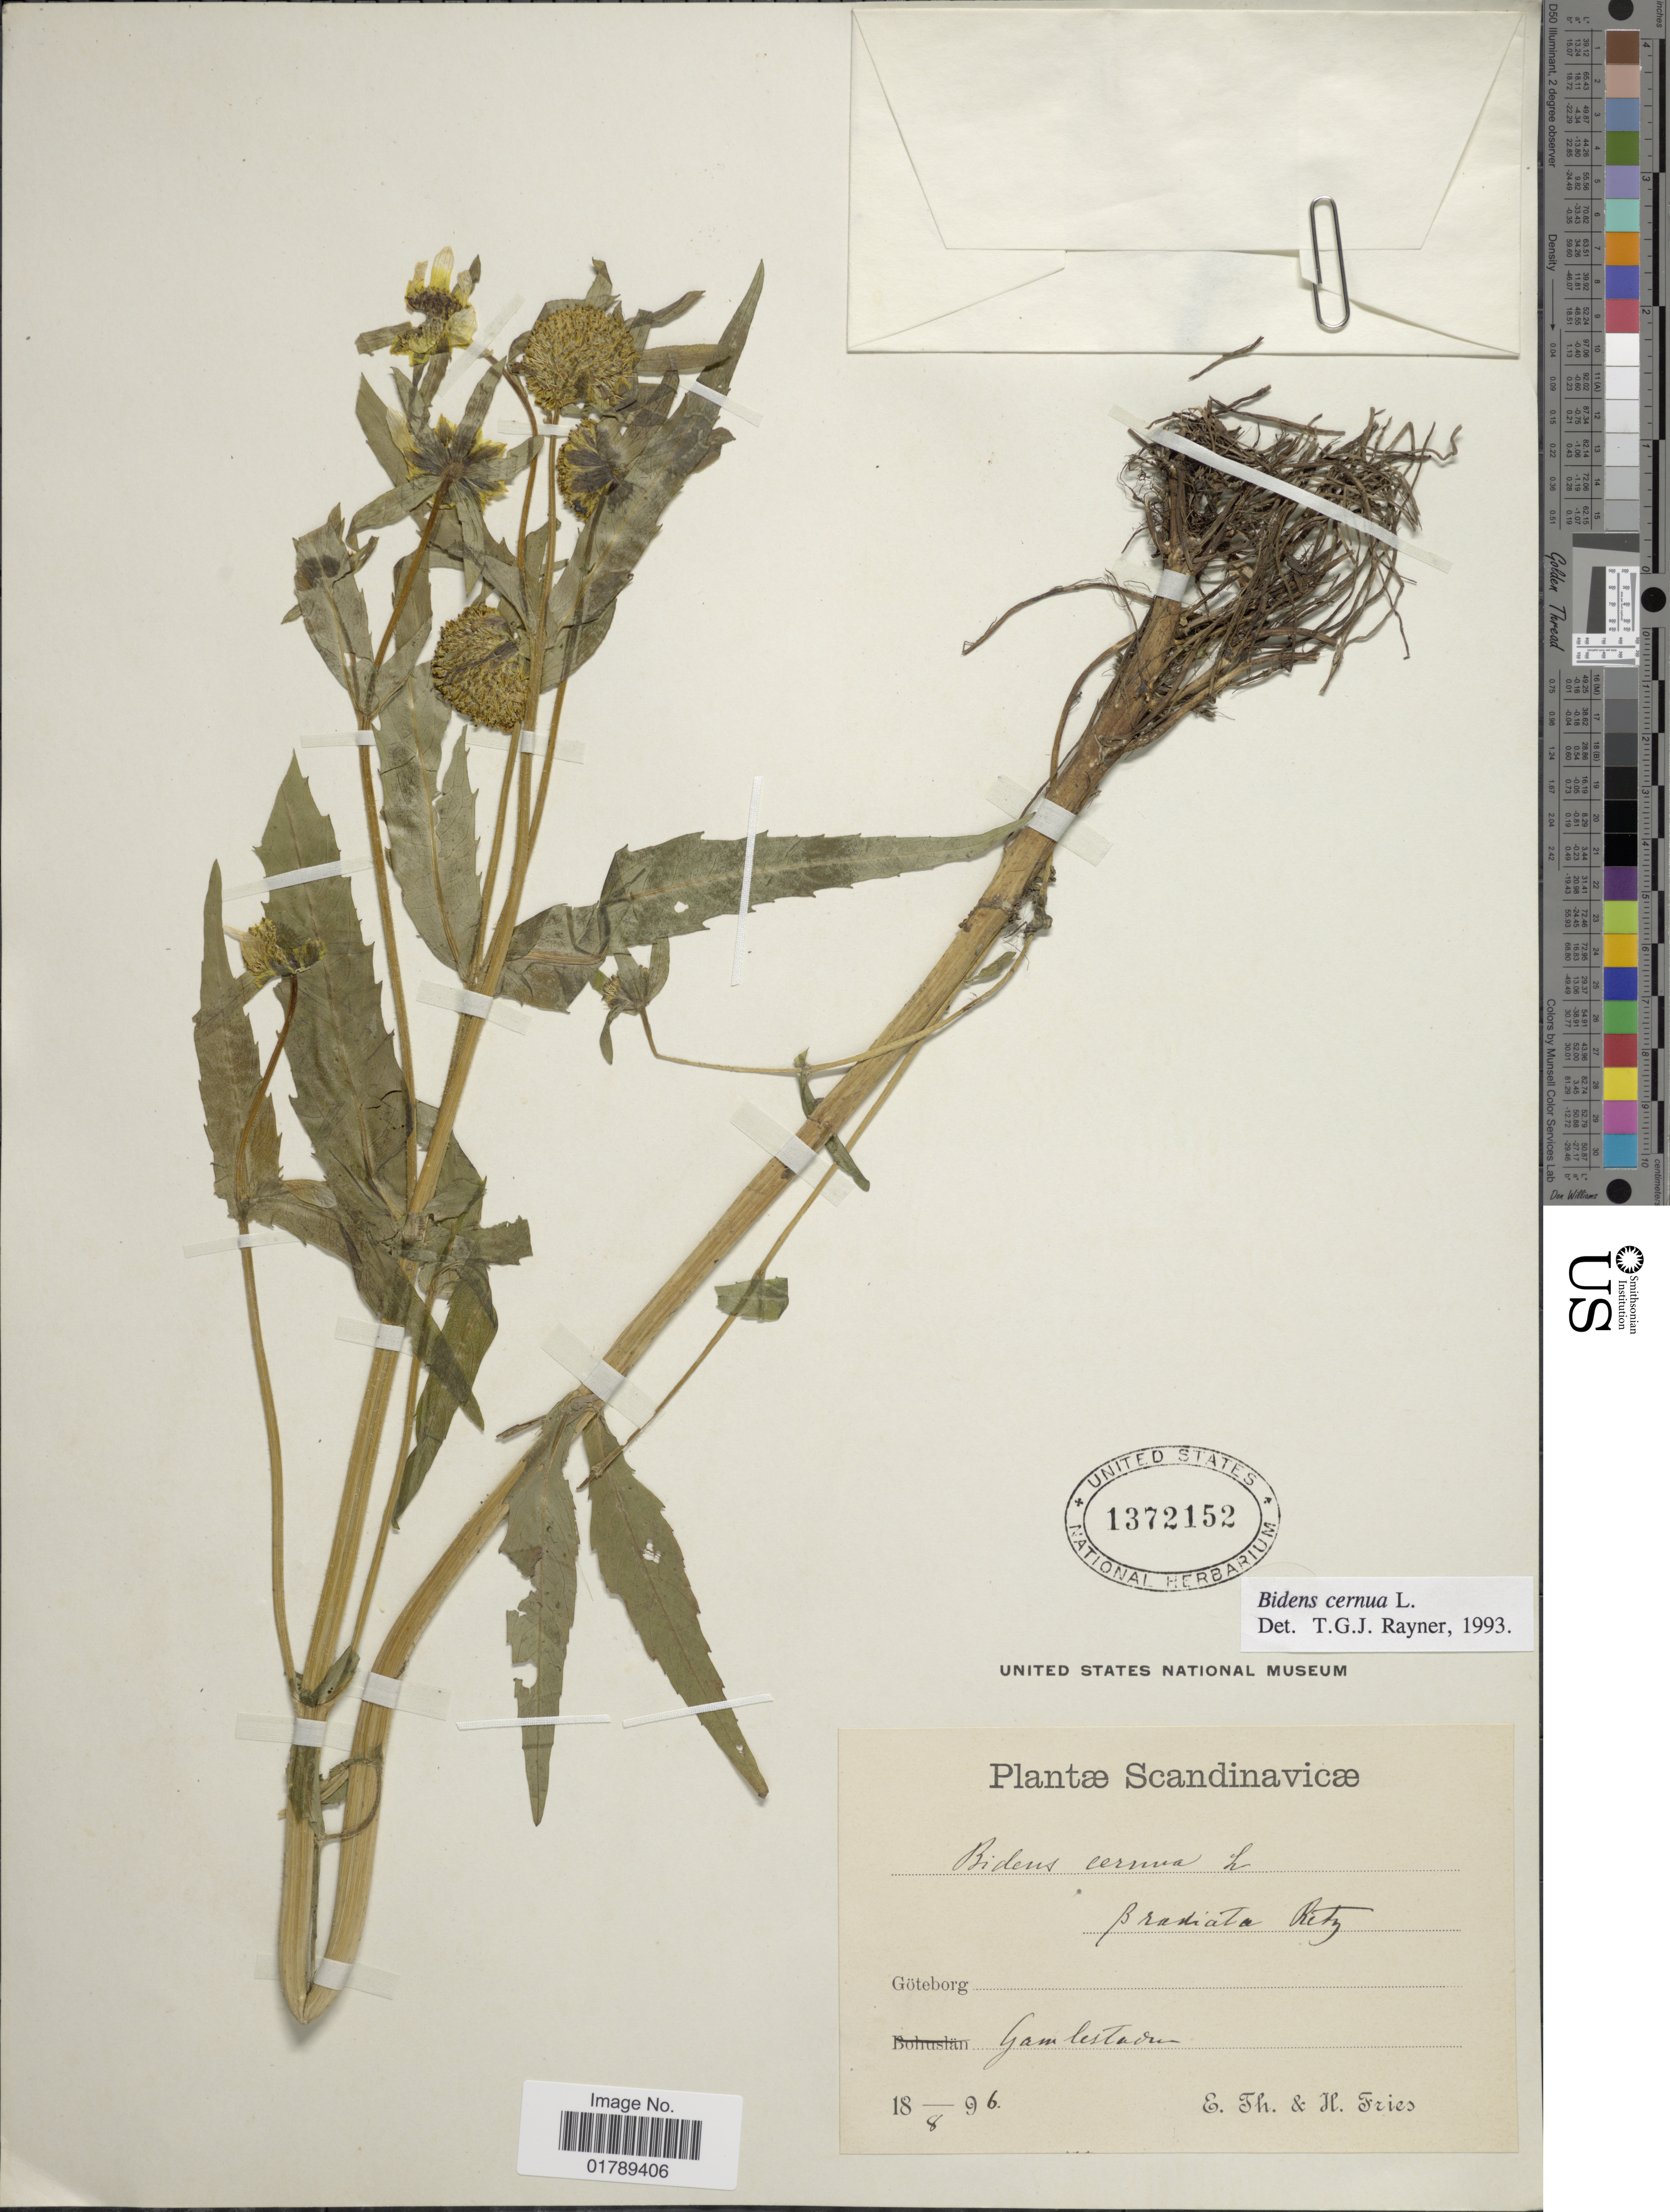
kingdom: Plantae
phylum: Tracheophyta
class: Magnoliopsida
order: Asterales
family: Asteraceae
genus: Bidens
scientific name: Bidens cernua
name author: L.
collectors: E. Fries & H. Fries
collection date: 1896-08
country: Sweden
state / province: Västra Götaland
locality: Göteborg, Gamlestaden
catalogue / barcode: US 1372152